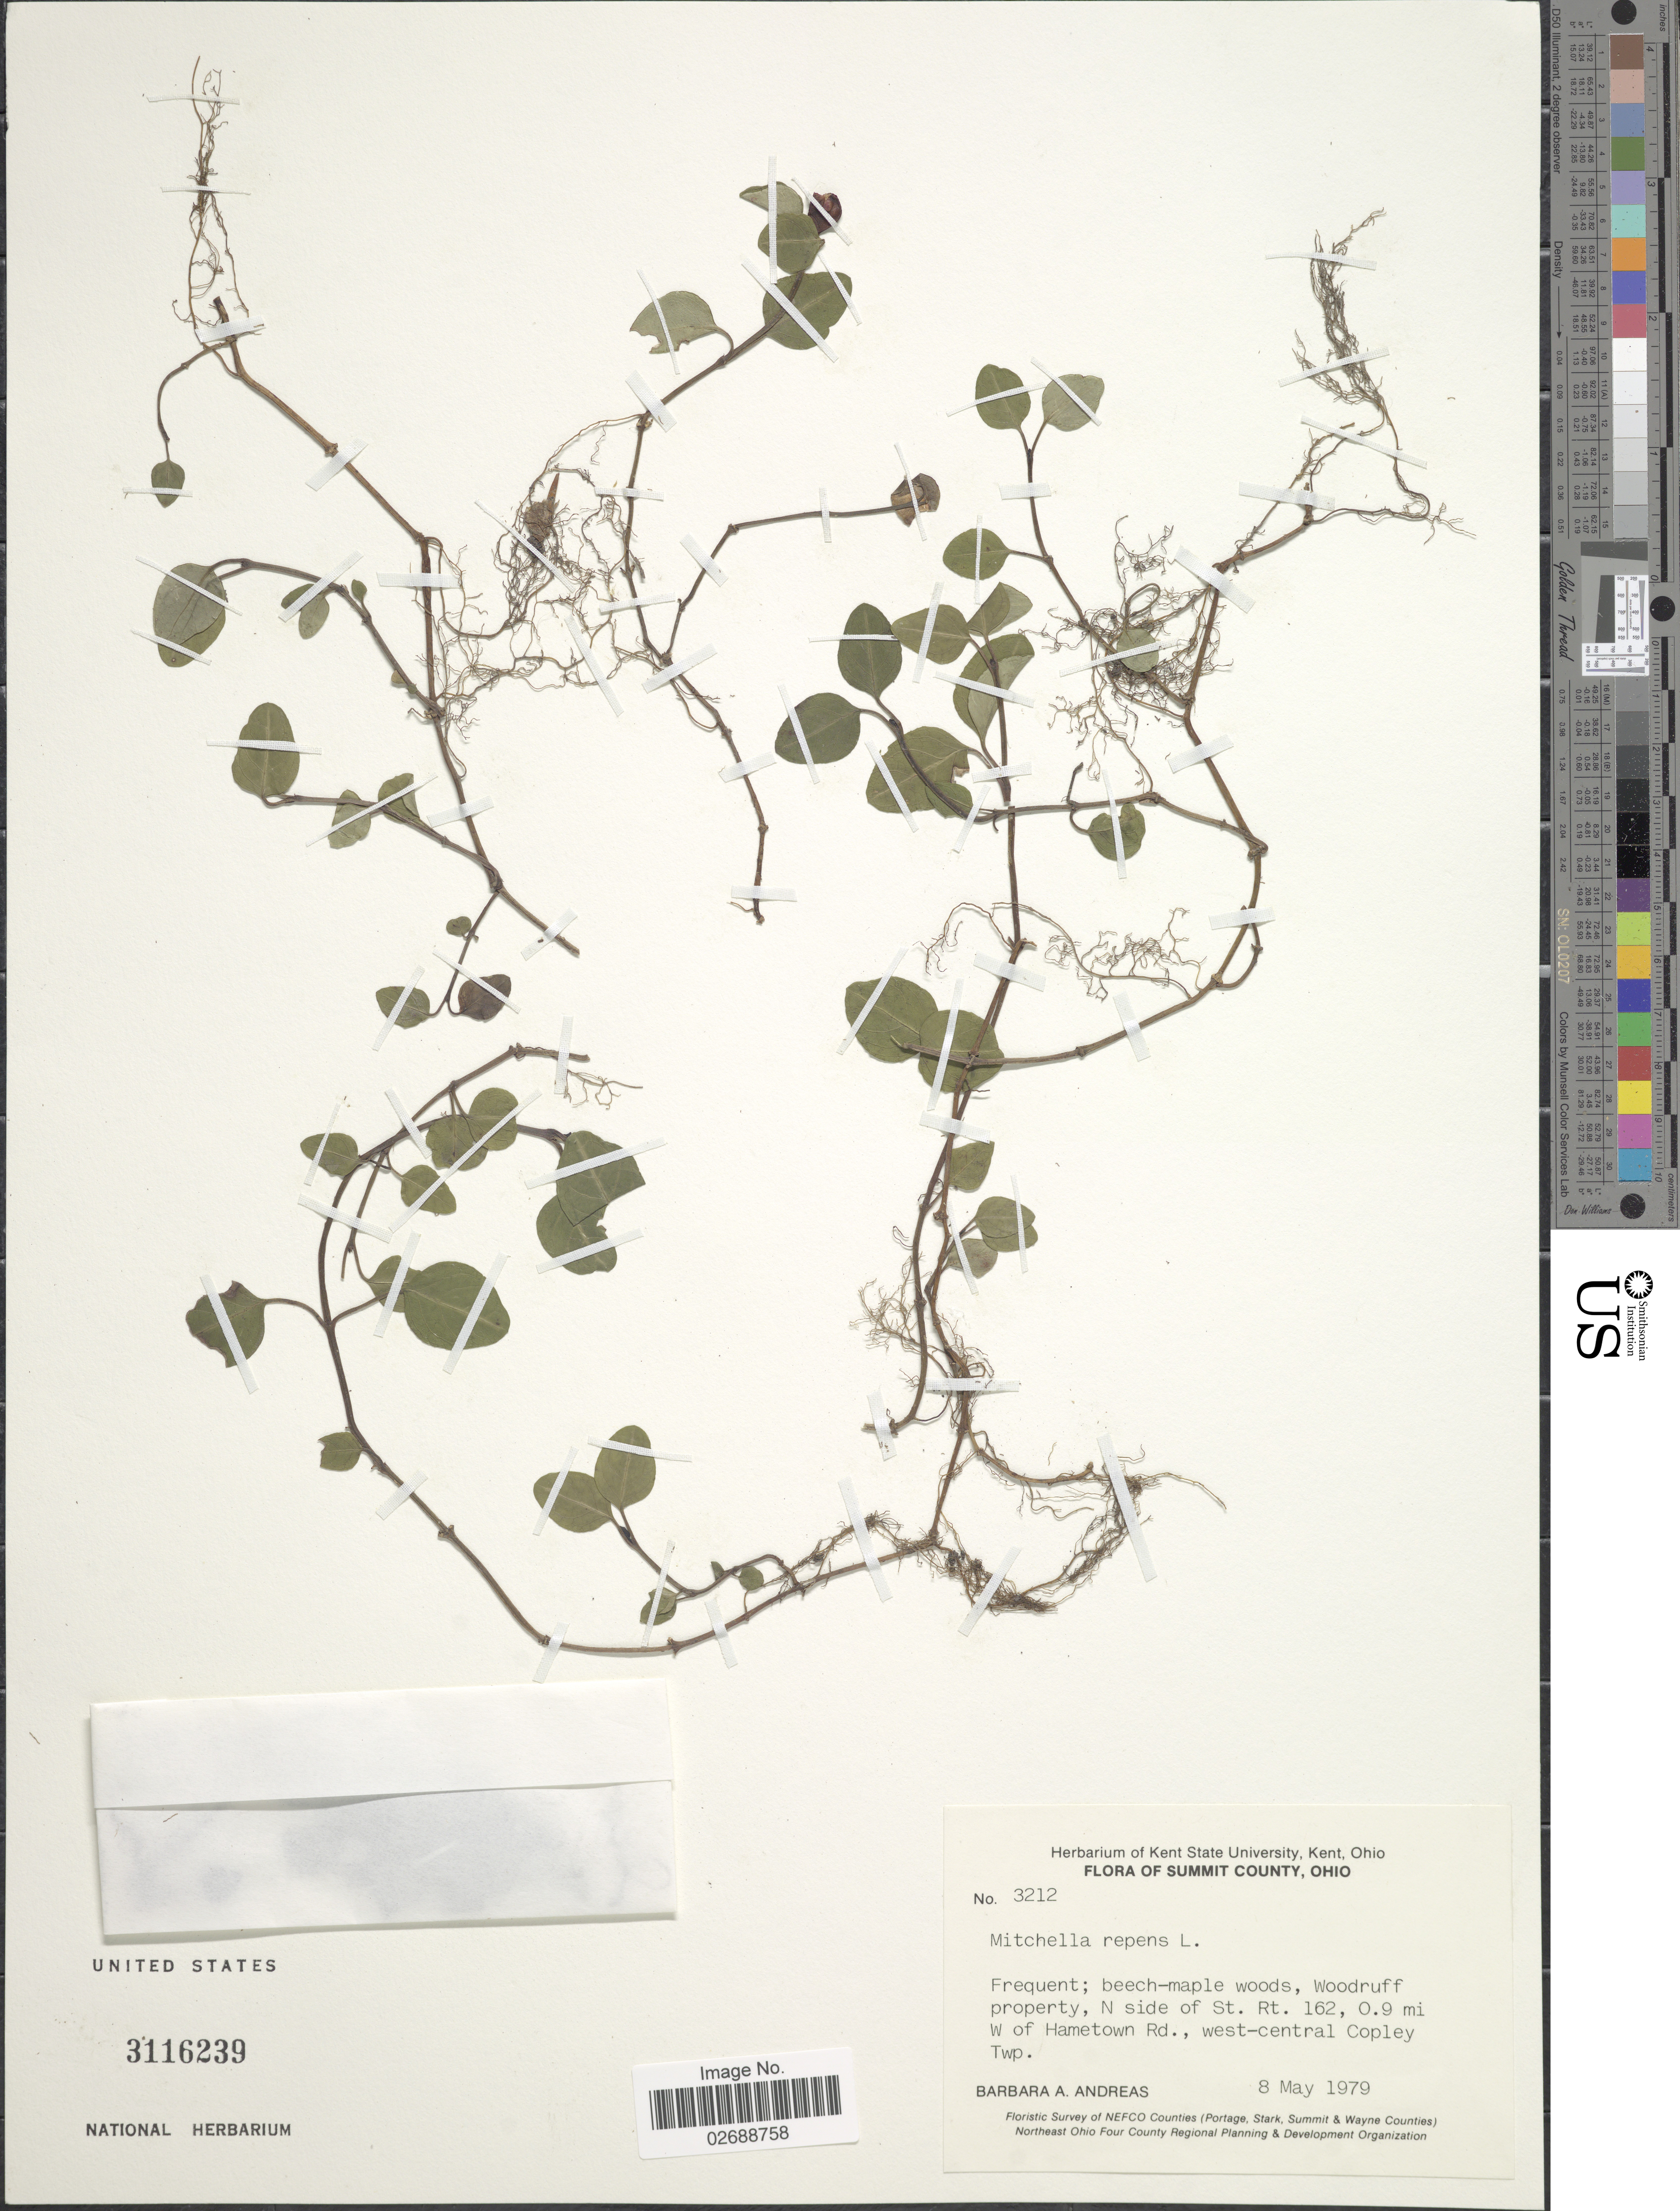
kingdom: Plantae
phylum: Tracheophyta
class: Magnoliopsida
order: Gentianales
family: Rubiaceae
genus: Mitchella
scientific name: Mitchella repens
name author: L.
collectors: B. A. Andreas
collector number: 3212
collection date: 1979-05-08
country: United States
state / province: Ohio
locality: Summit County. woodruff property, N side of St. Rt. 162 0.9 mi W of Hametown Rd., west-central Copley Twp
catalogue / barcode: US 3116239